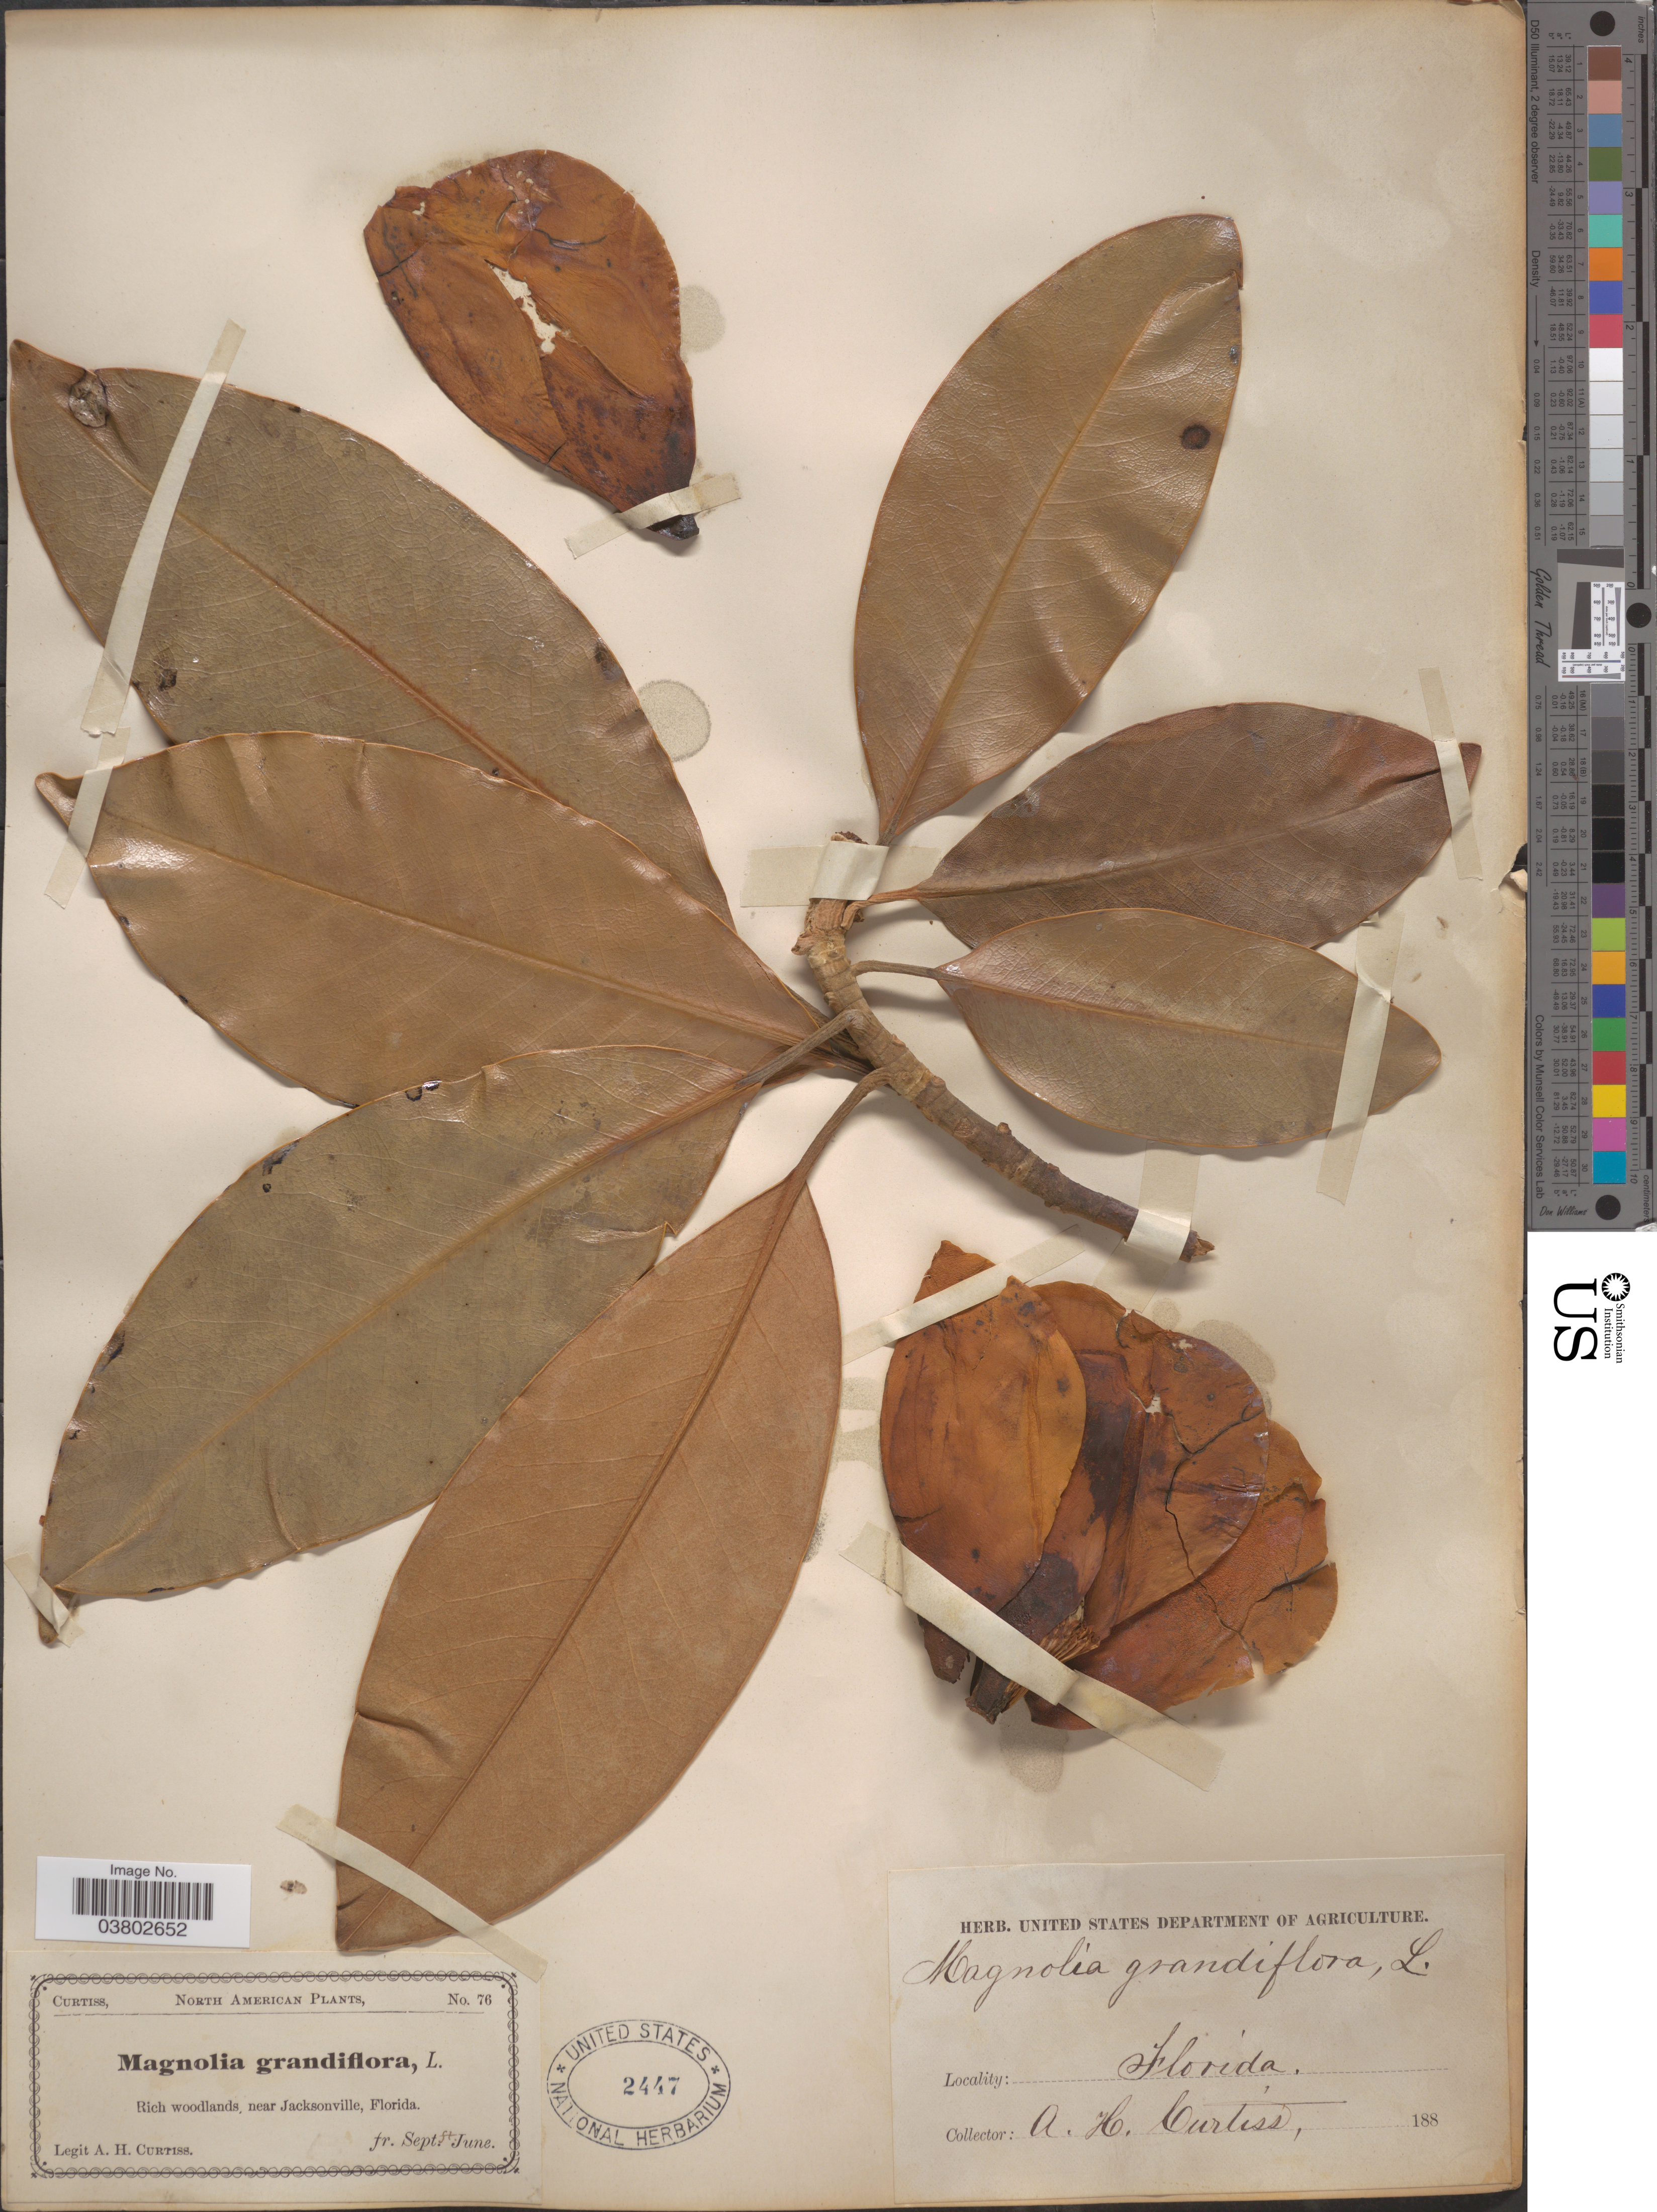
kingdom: Plantae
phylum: Tracheophyta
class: Magnoliopsida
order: Magnoliales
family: Magnoliaceae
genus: Magnolia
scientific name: Magnolia grandiflora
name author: L.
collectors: A. H. Curtiss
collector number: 76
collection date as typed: Sept. June. 188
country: United States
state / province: Florida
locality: Near Jacksonville.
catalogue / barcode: US 2447